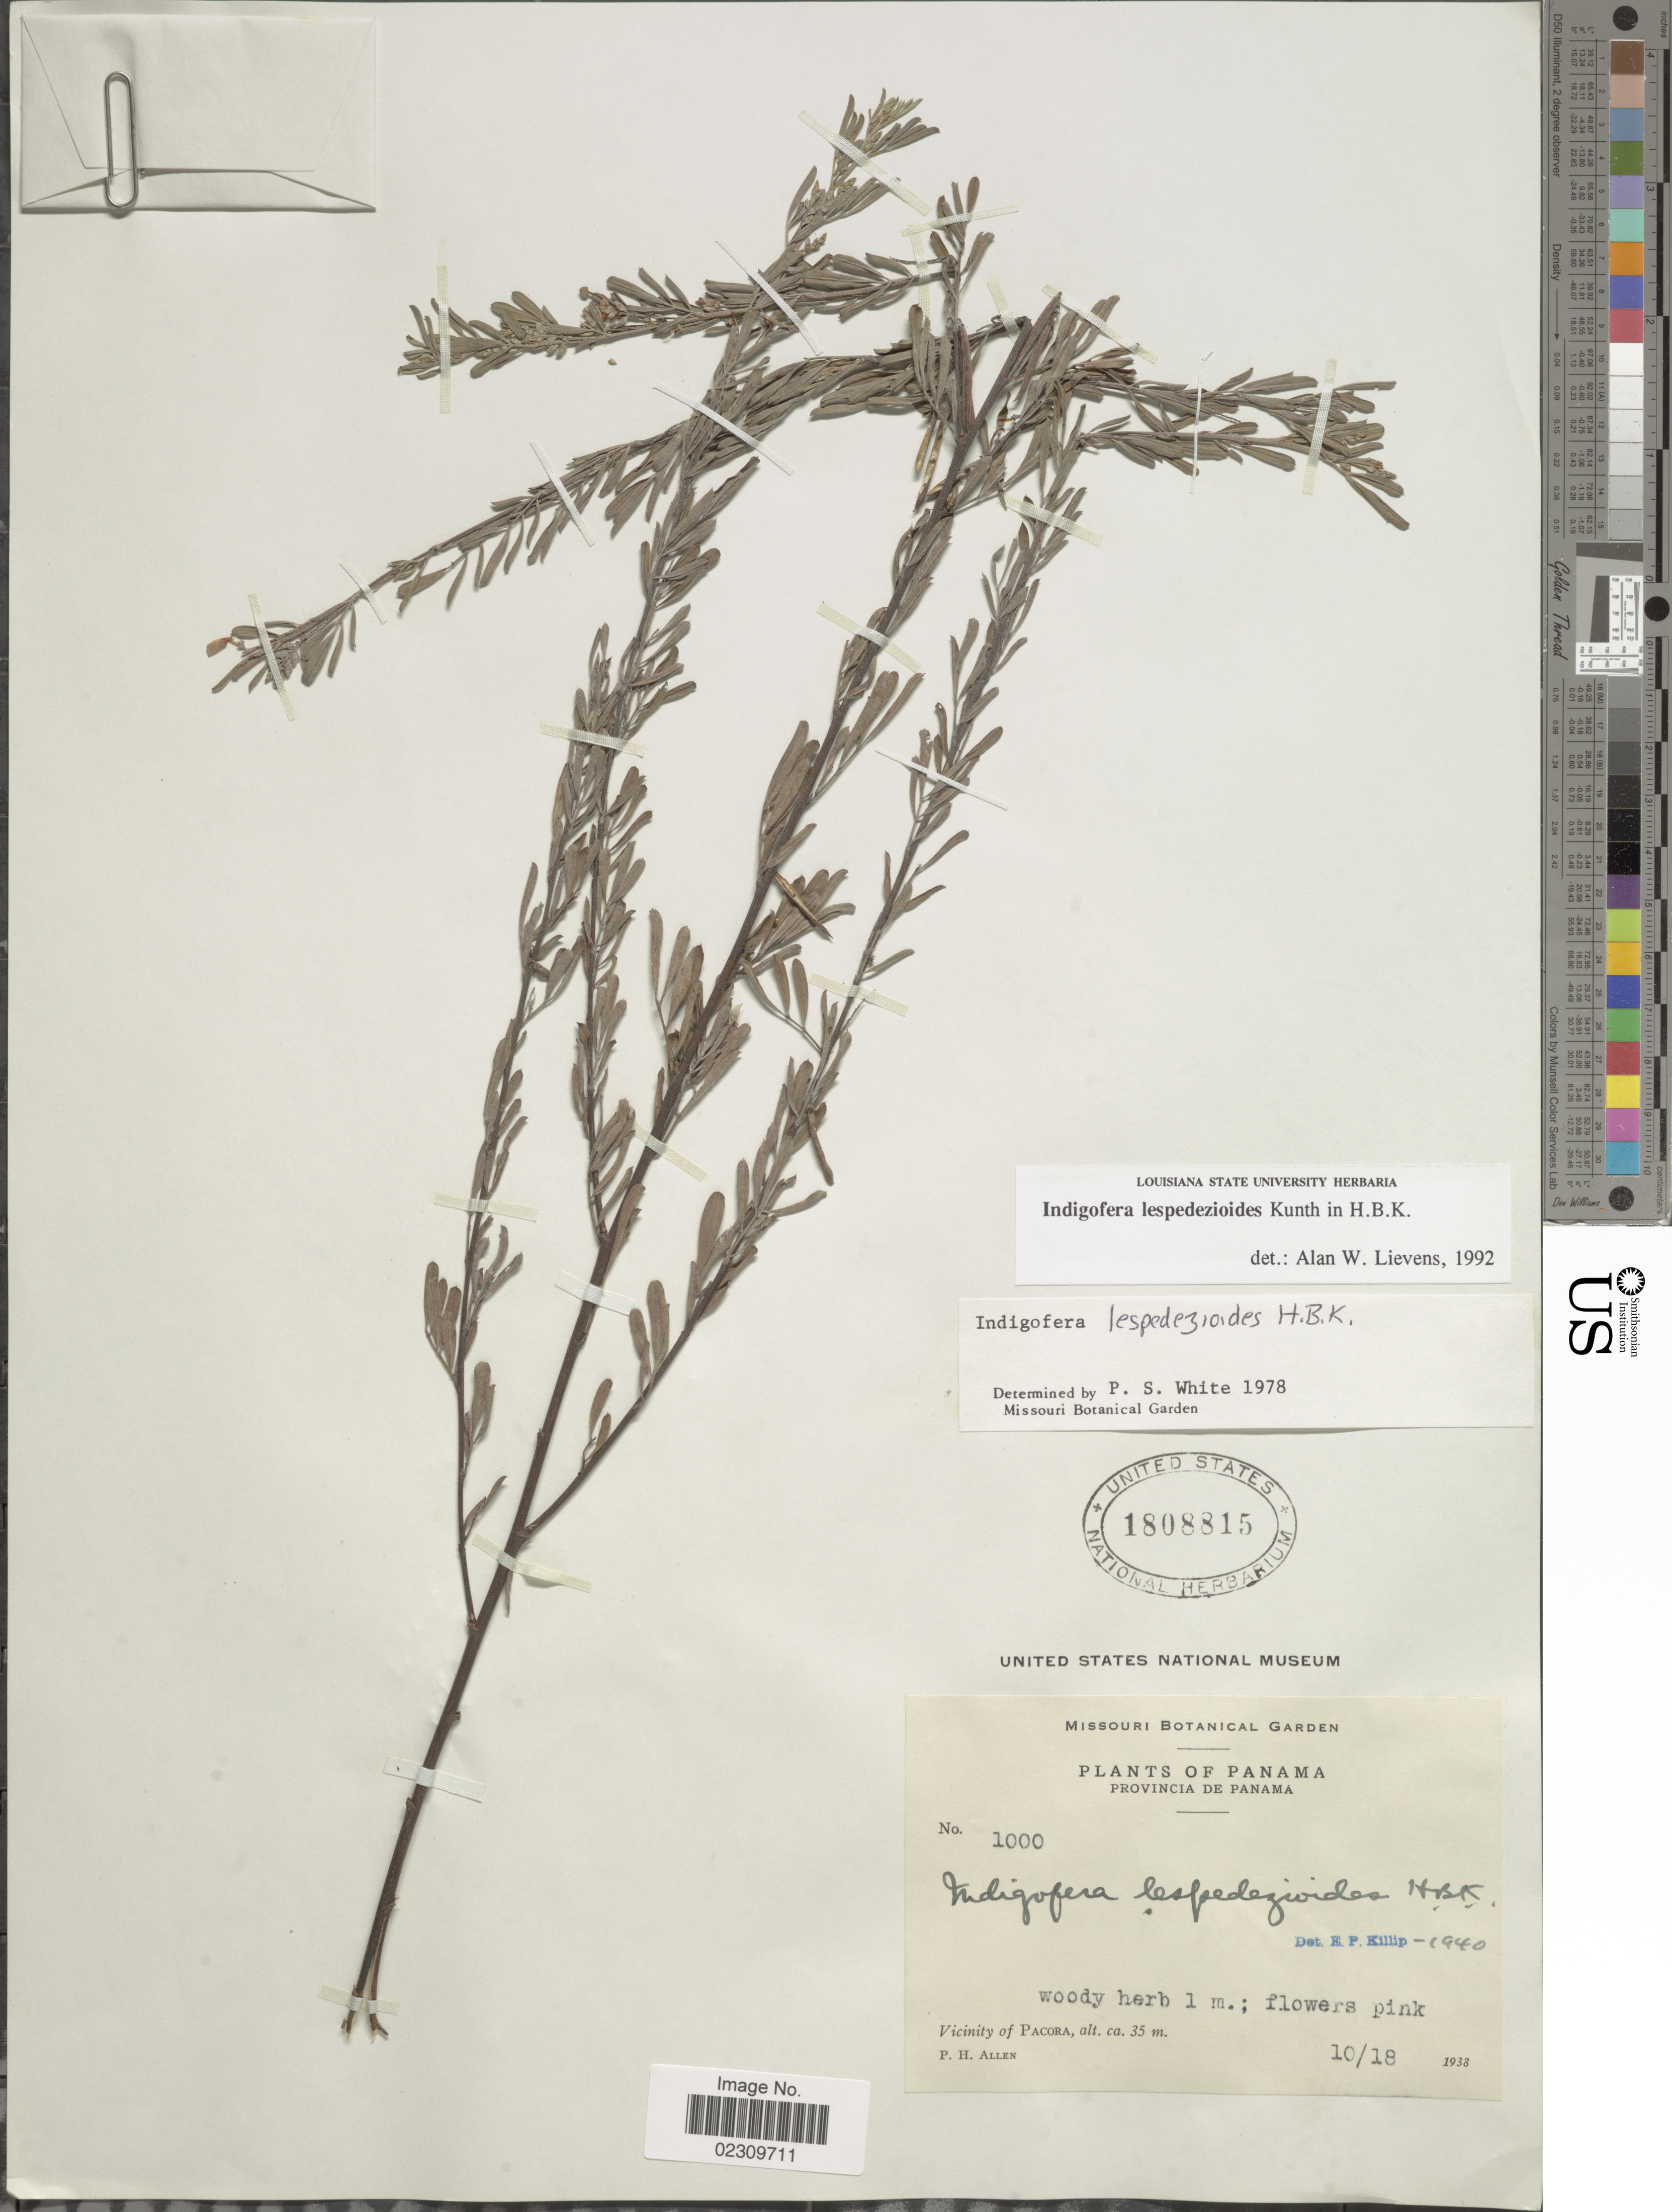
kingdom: Plantae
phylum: Tracheophyta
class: Magnoliopsida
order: Fabales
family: Fabaceae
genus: Indigofera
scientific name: Indigofera lespedezioides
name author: Kunth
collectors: P. H. Allen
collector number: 1000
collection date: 1938-10-18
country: Panama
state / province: Panamá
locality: Provincia de Panamá. Vicinity of Pacora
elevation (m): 35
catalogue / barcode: US 1808815